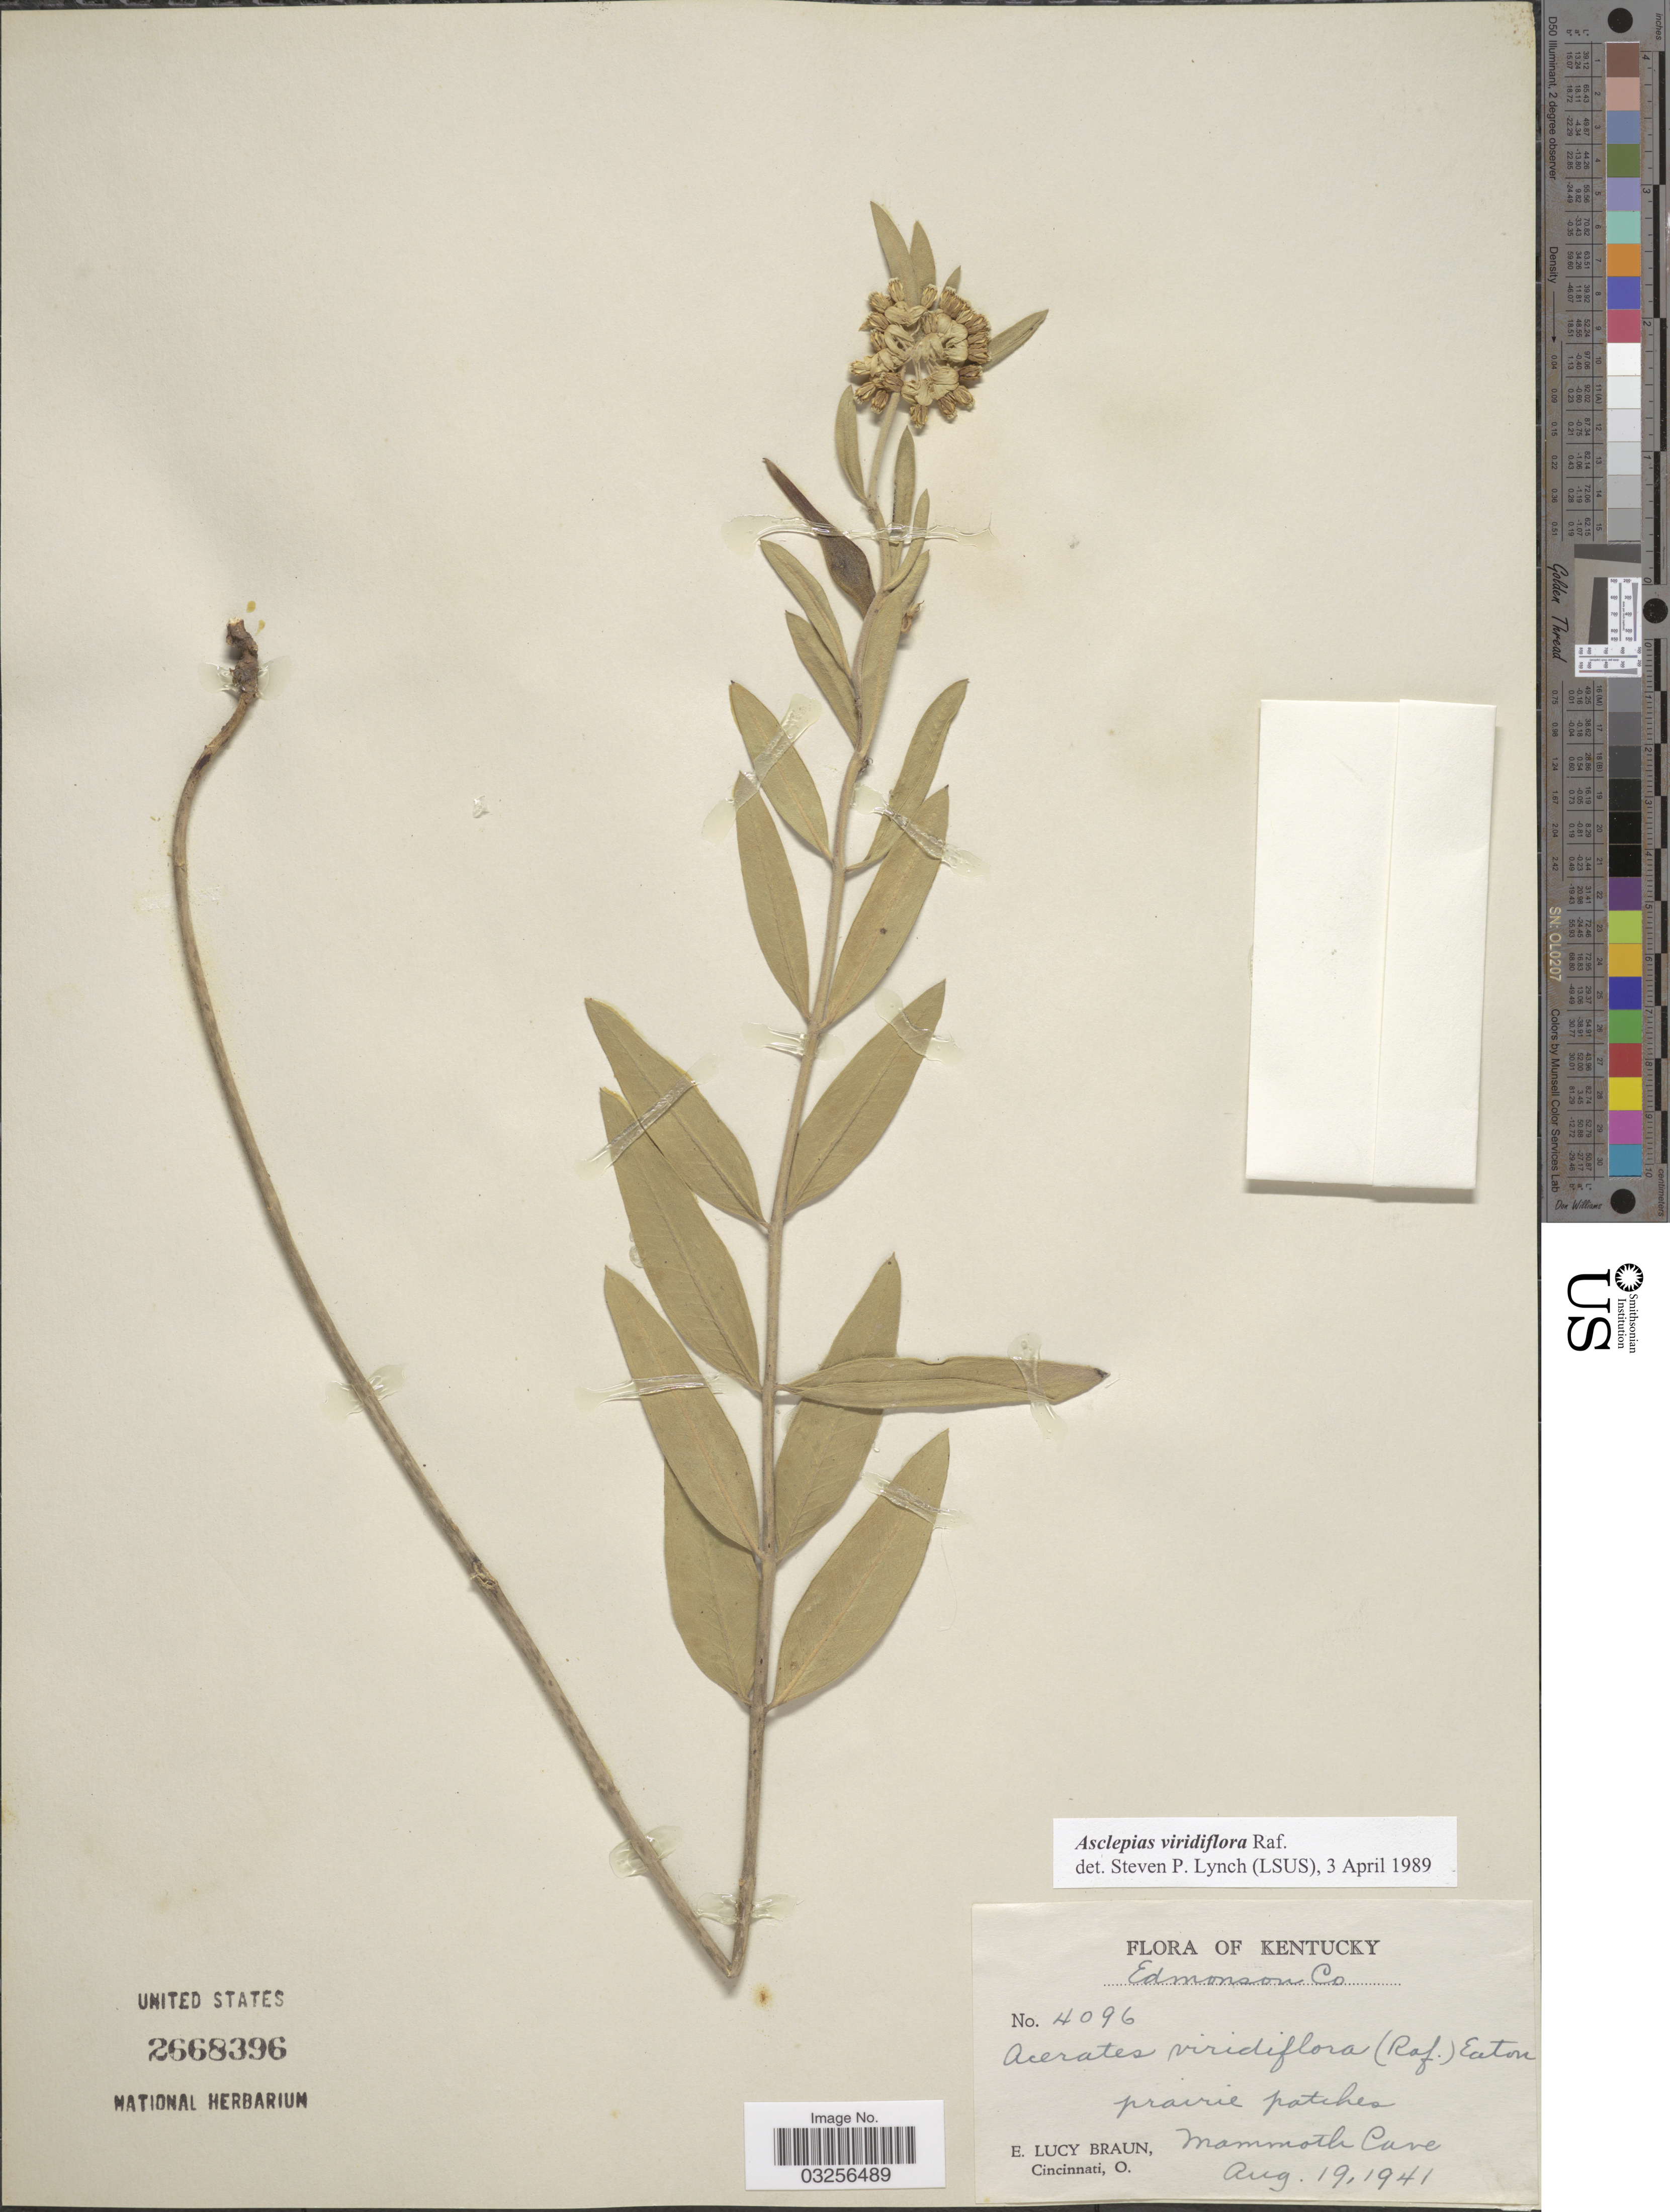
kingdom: Plantae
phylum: Tracheophyta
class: Magnoliopsida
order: Gentianales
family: Apocynaceae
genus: Asclepias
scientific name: Asclepias viridiflora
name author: Raf.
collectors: E. Braun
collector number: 4096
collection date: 1941-08-19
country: United States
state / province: Kentucky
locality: Edmonson Co. Mammoth Cave.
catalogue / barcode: US 2668396